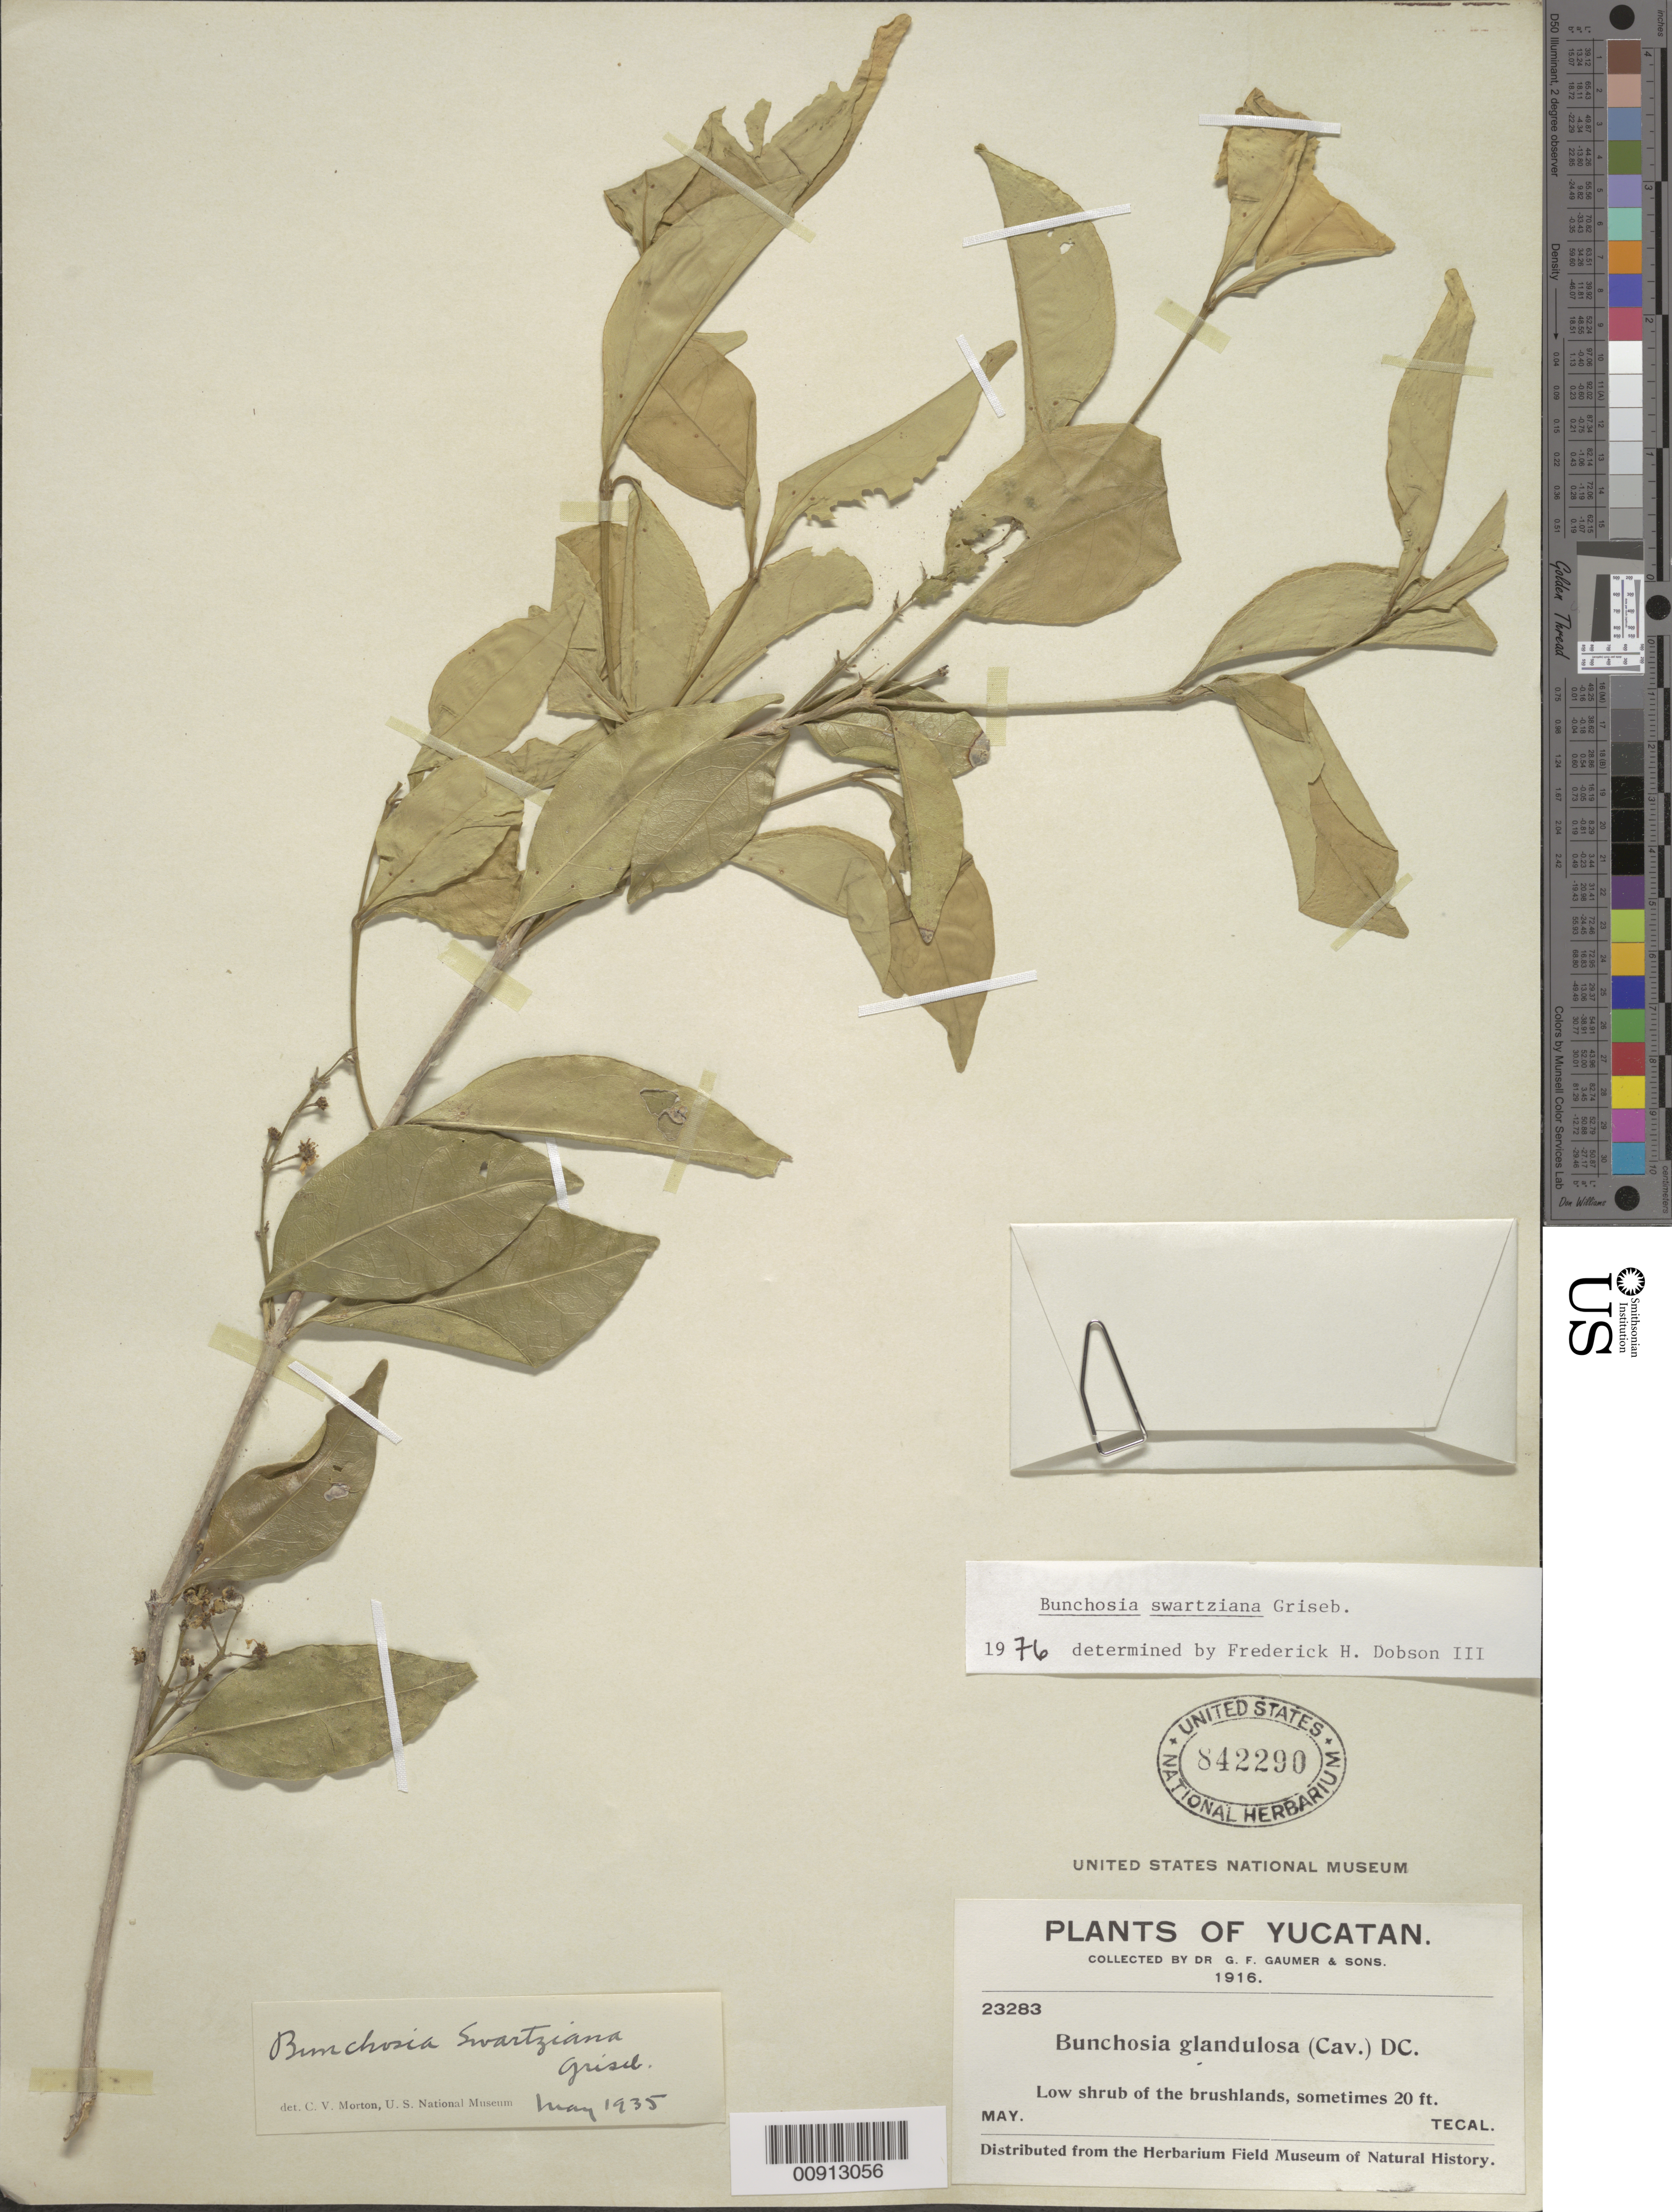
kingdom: Plantae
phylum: Tracheophyta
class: Magnoliopsida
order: Malpighiales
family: Malpighiaceae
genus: Bunchosia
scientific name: Bunchosia swartziana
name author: Griseb.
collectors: G. F. Gaumer & et al.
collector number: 23283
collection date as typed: May 1916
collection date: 1916-05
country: Mexico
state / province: Yucatán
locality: Tecal, Yucatán.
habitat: Brushlands.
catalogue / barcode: US 842290